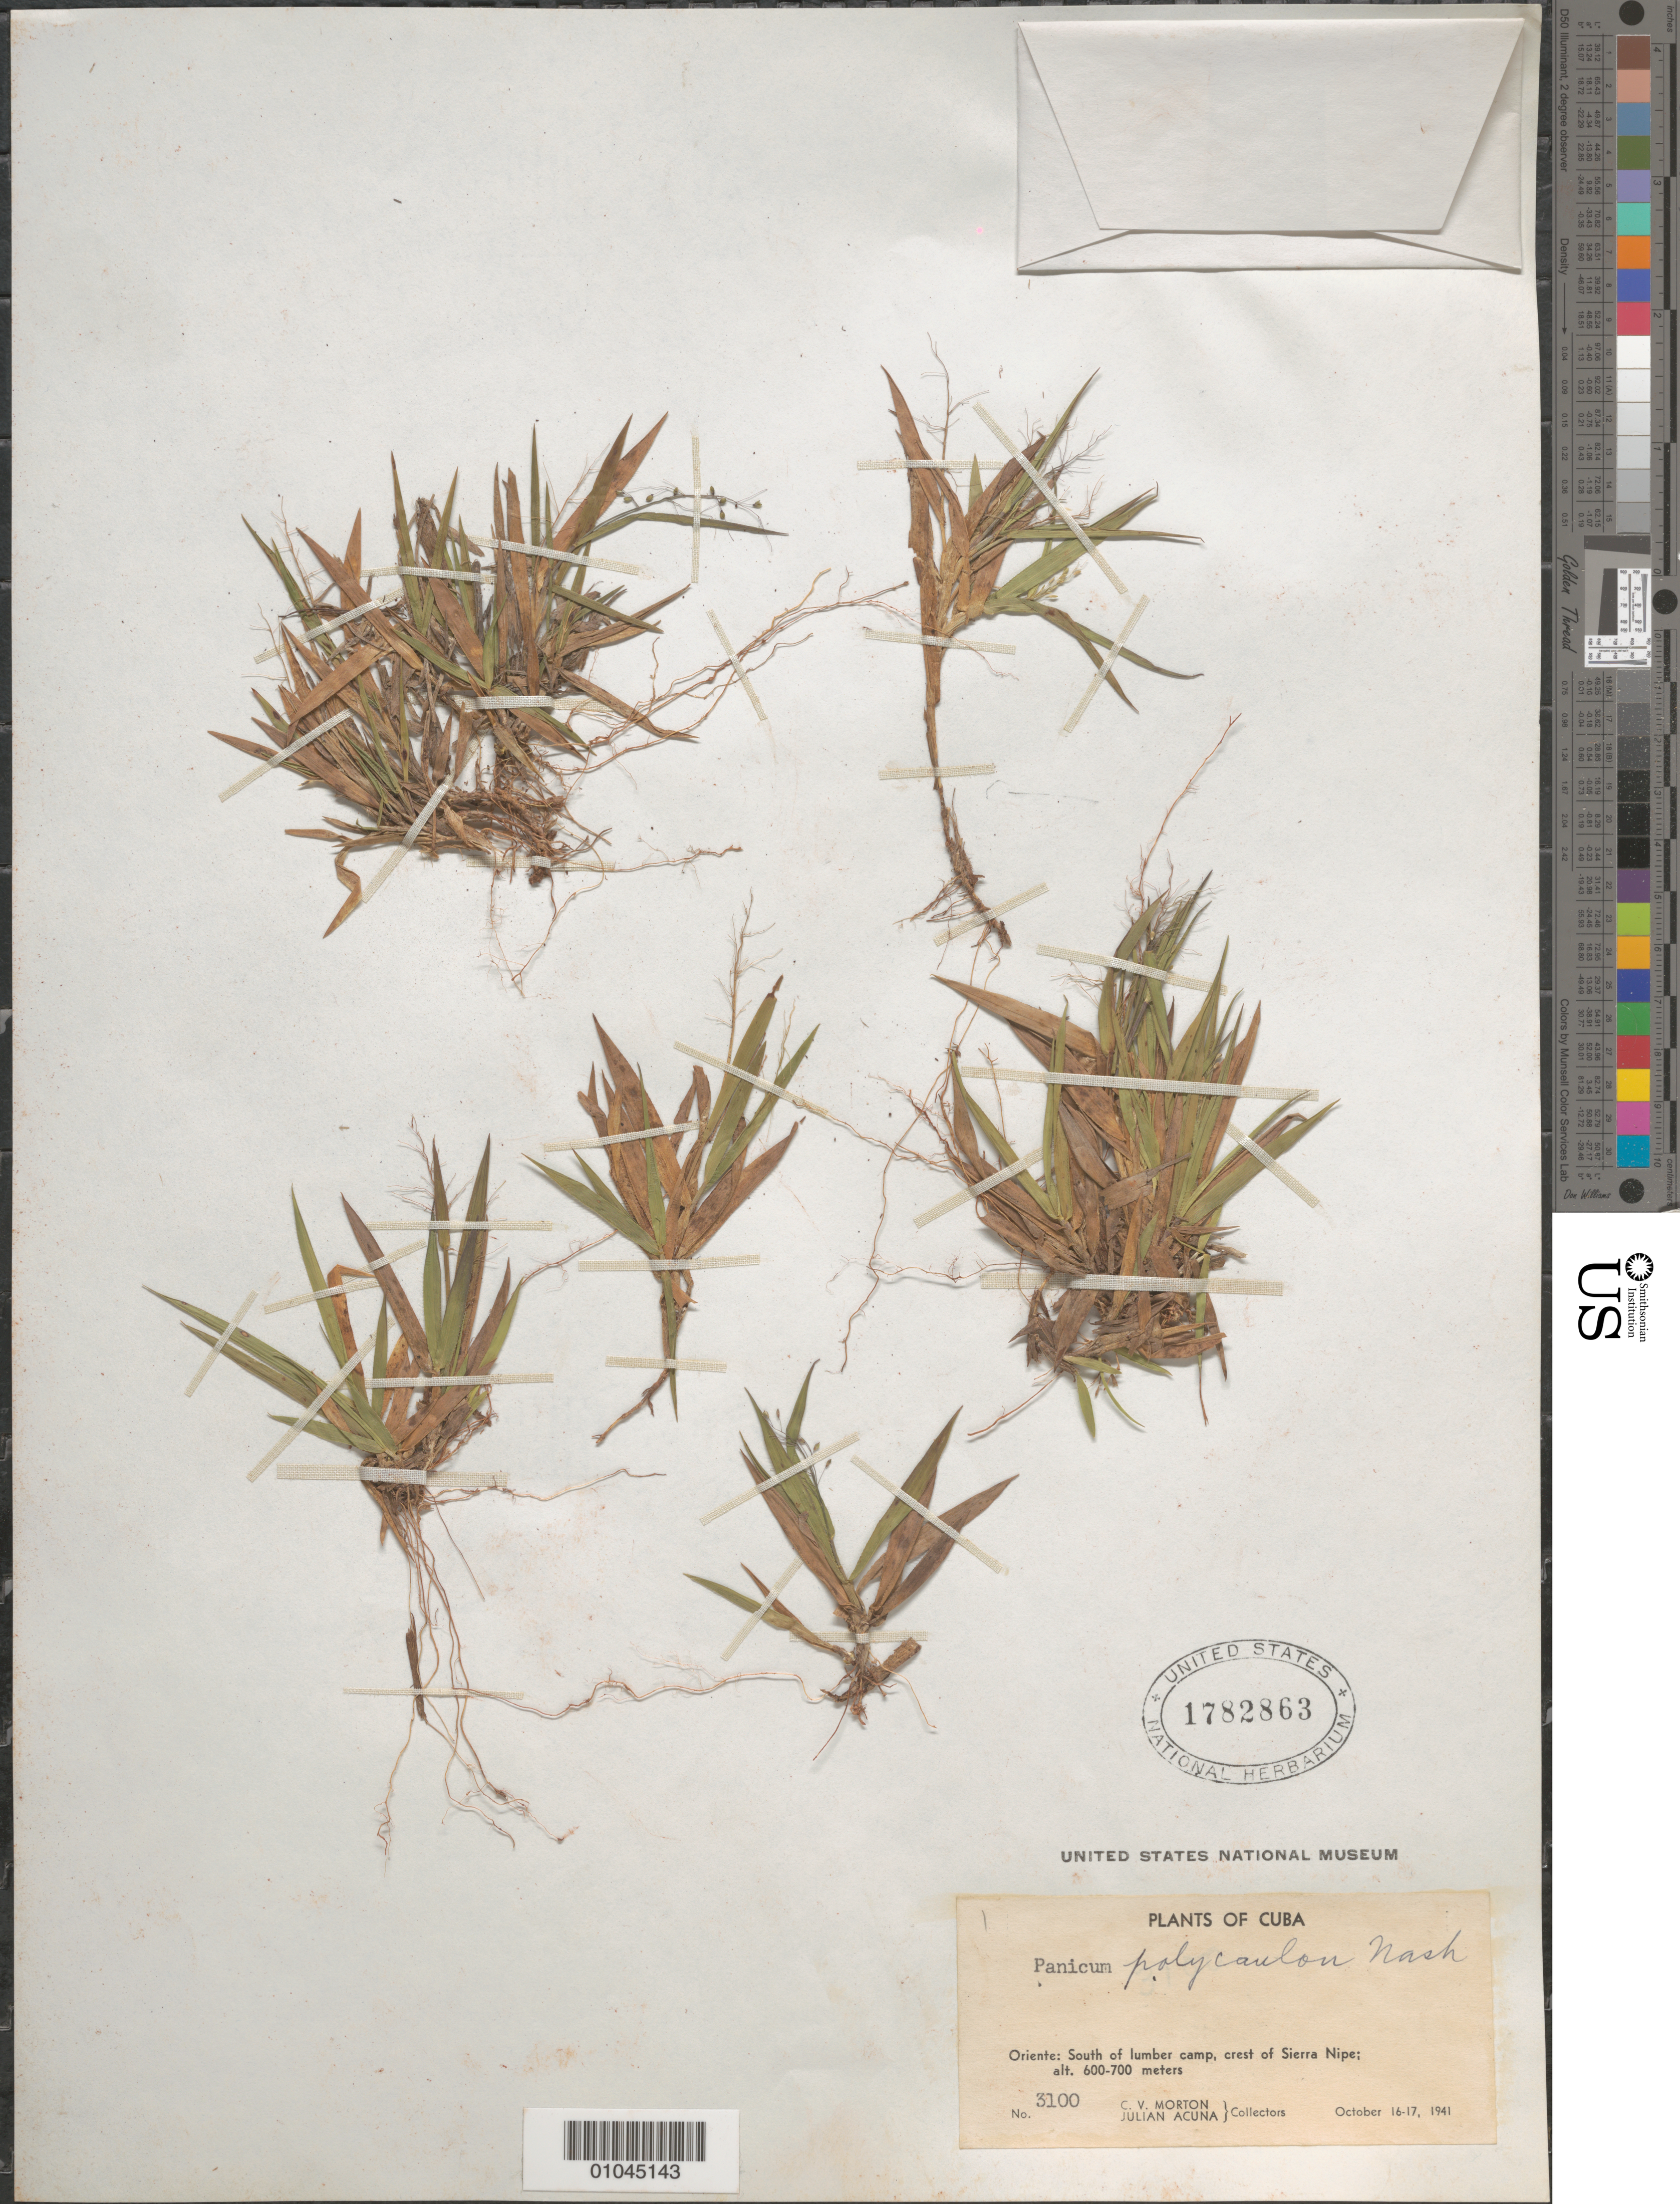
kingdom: Plantae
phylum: Tracheophyta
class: Liliopsida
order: Poales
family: Poaceae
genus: Panicum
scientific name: Panicum polycaulon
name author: Nash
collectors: C. V. Morton & J. Acuña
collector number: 3100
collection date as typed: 16 Oct 1941 to 17 Oct 1941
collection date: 1941-10-16/1941-10-17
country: Cuba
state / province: Holguín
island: Cuba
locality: Crest of Sierra Nipe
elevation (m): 600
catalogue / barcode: US 1782863